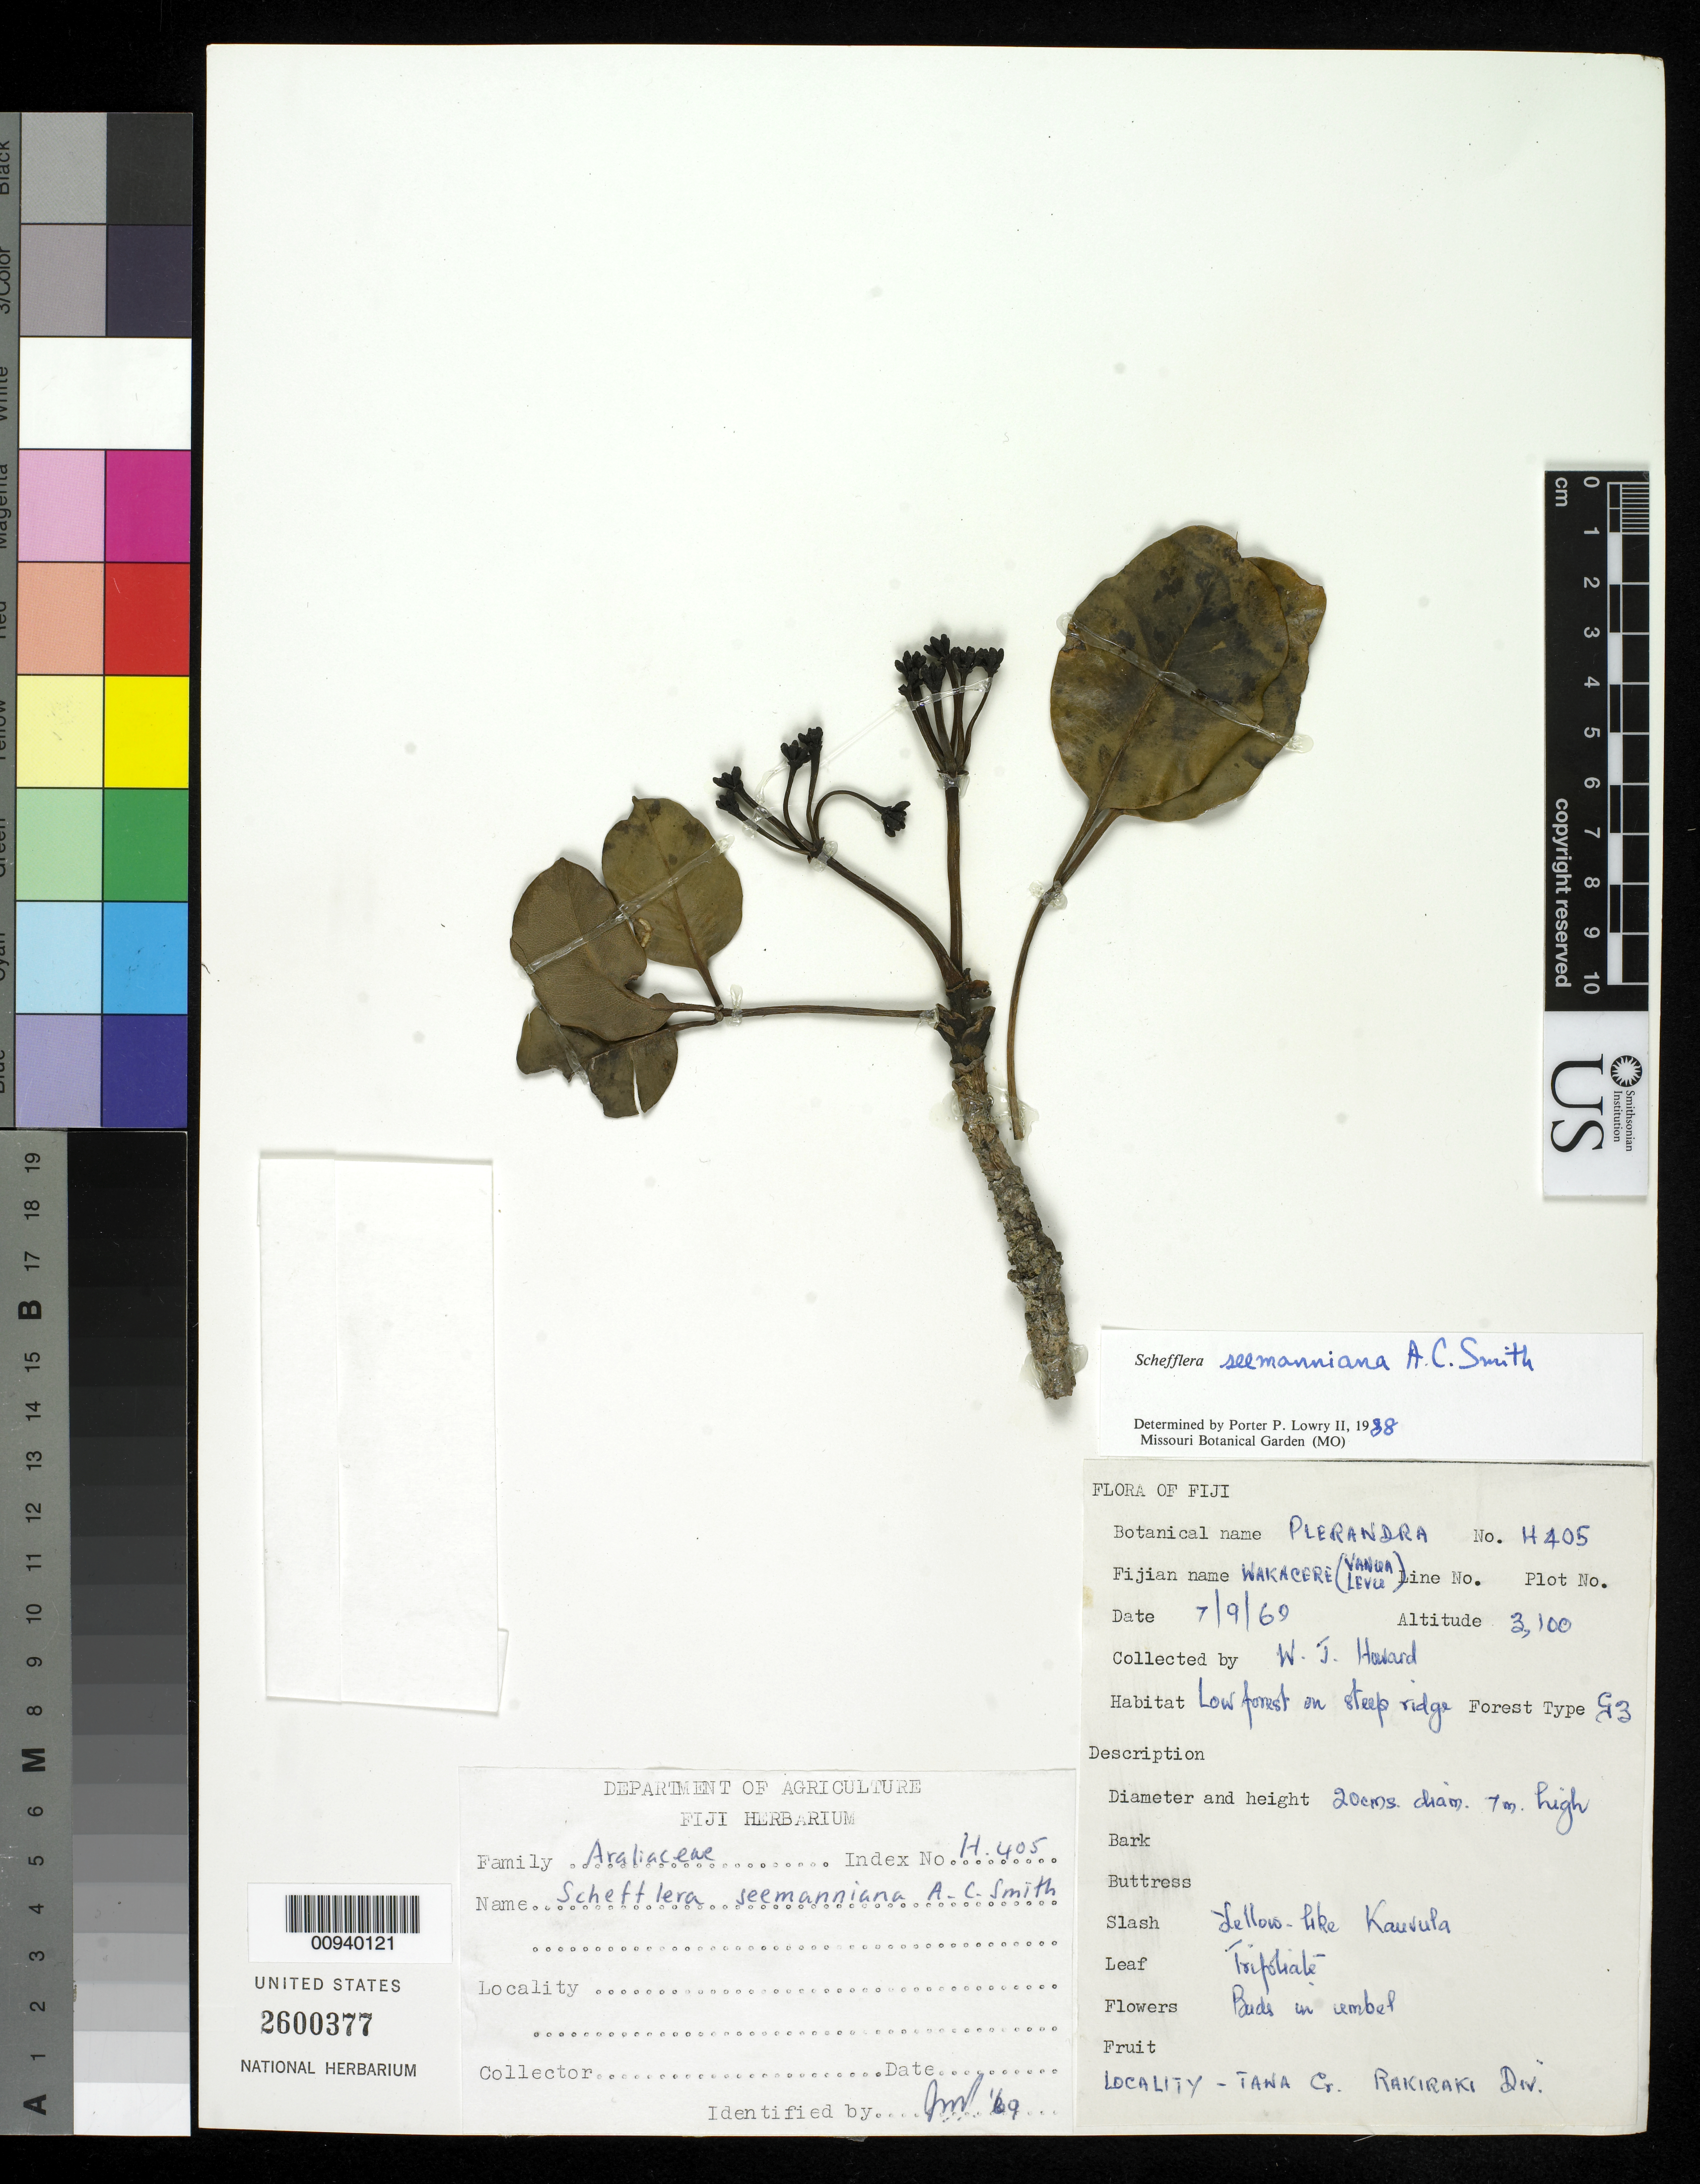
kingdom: Plantae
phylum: Tracheophyta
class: Magnoliopsida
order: Apiales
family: Araliaceae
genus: Schefflera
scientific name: Schefflera seemanniana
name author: A.C. Sm.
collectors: W. J. Howard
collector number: H 405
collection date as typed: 09 Jul 1969 or 07 Sep 1969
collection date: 1969-07-09 or 1969-09-07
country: Fiji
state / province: Northern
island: Vanua Levu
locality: Tawa Cr. Rakiraki Div.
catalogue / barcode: US 2600377